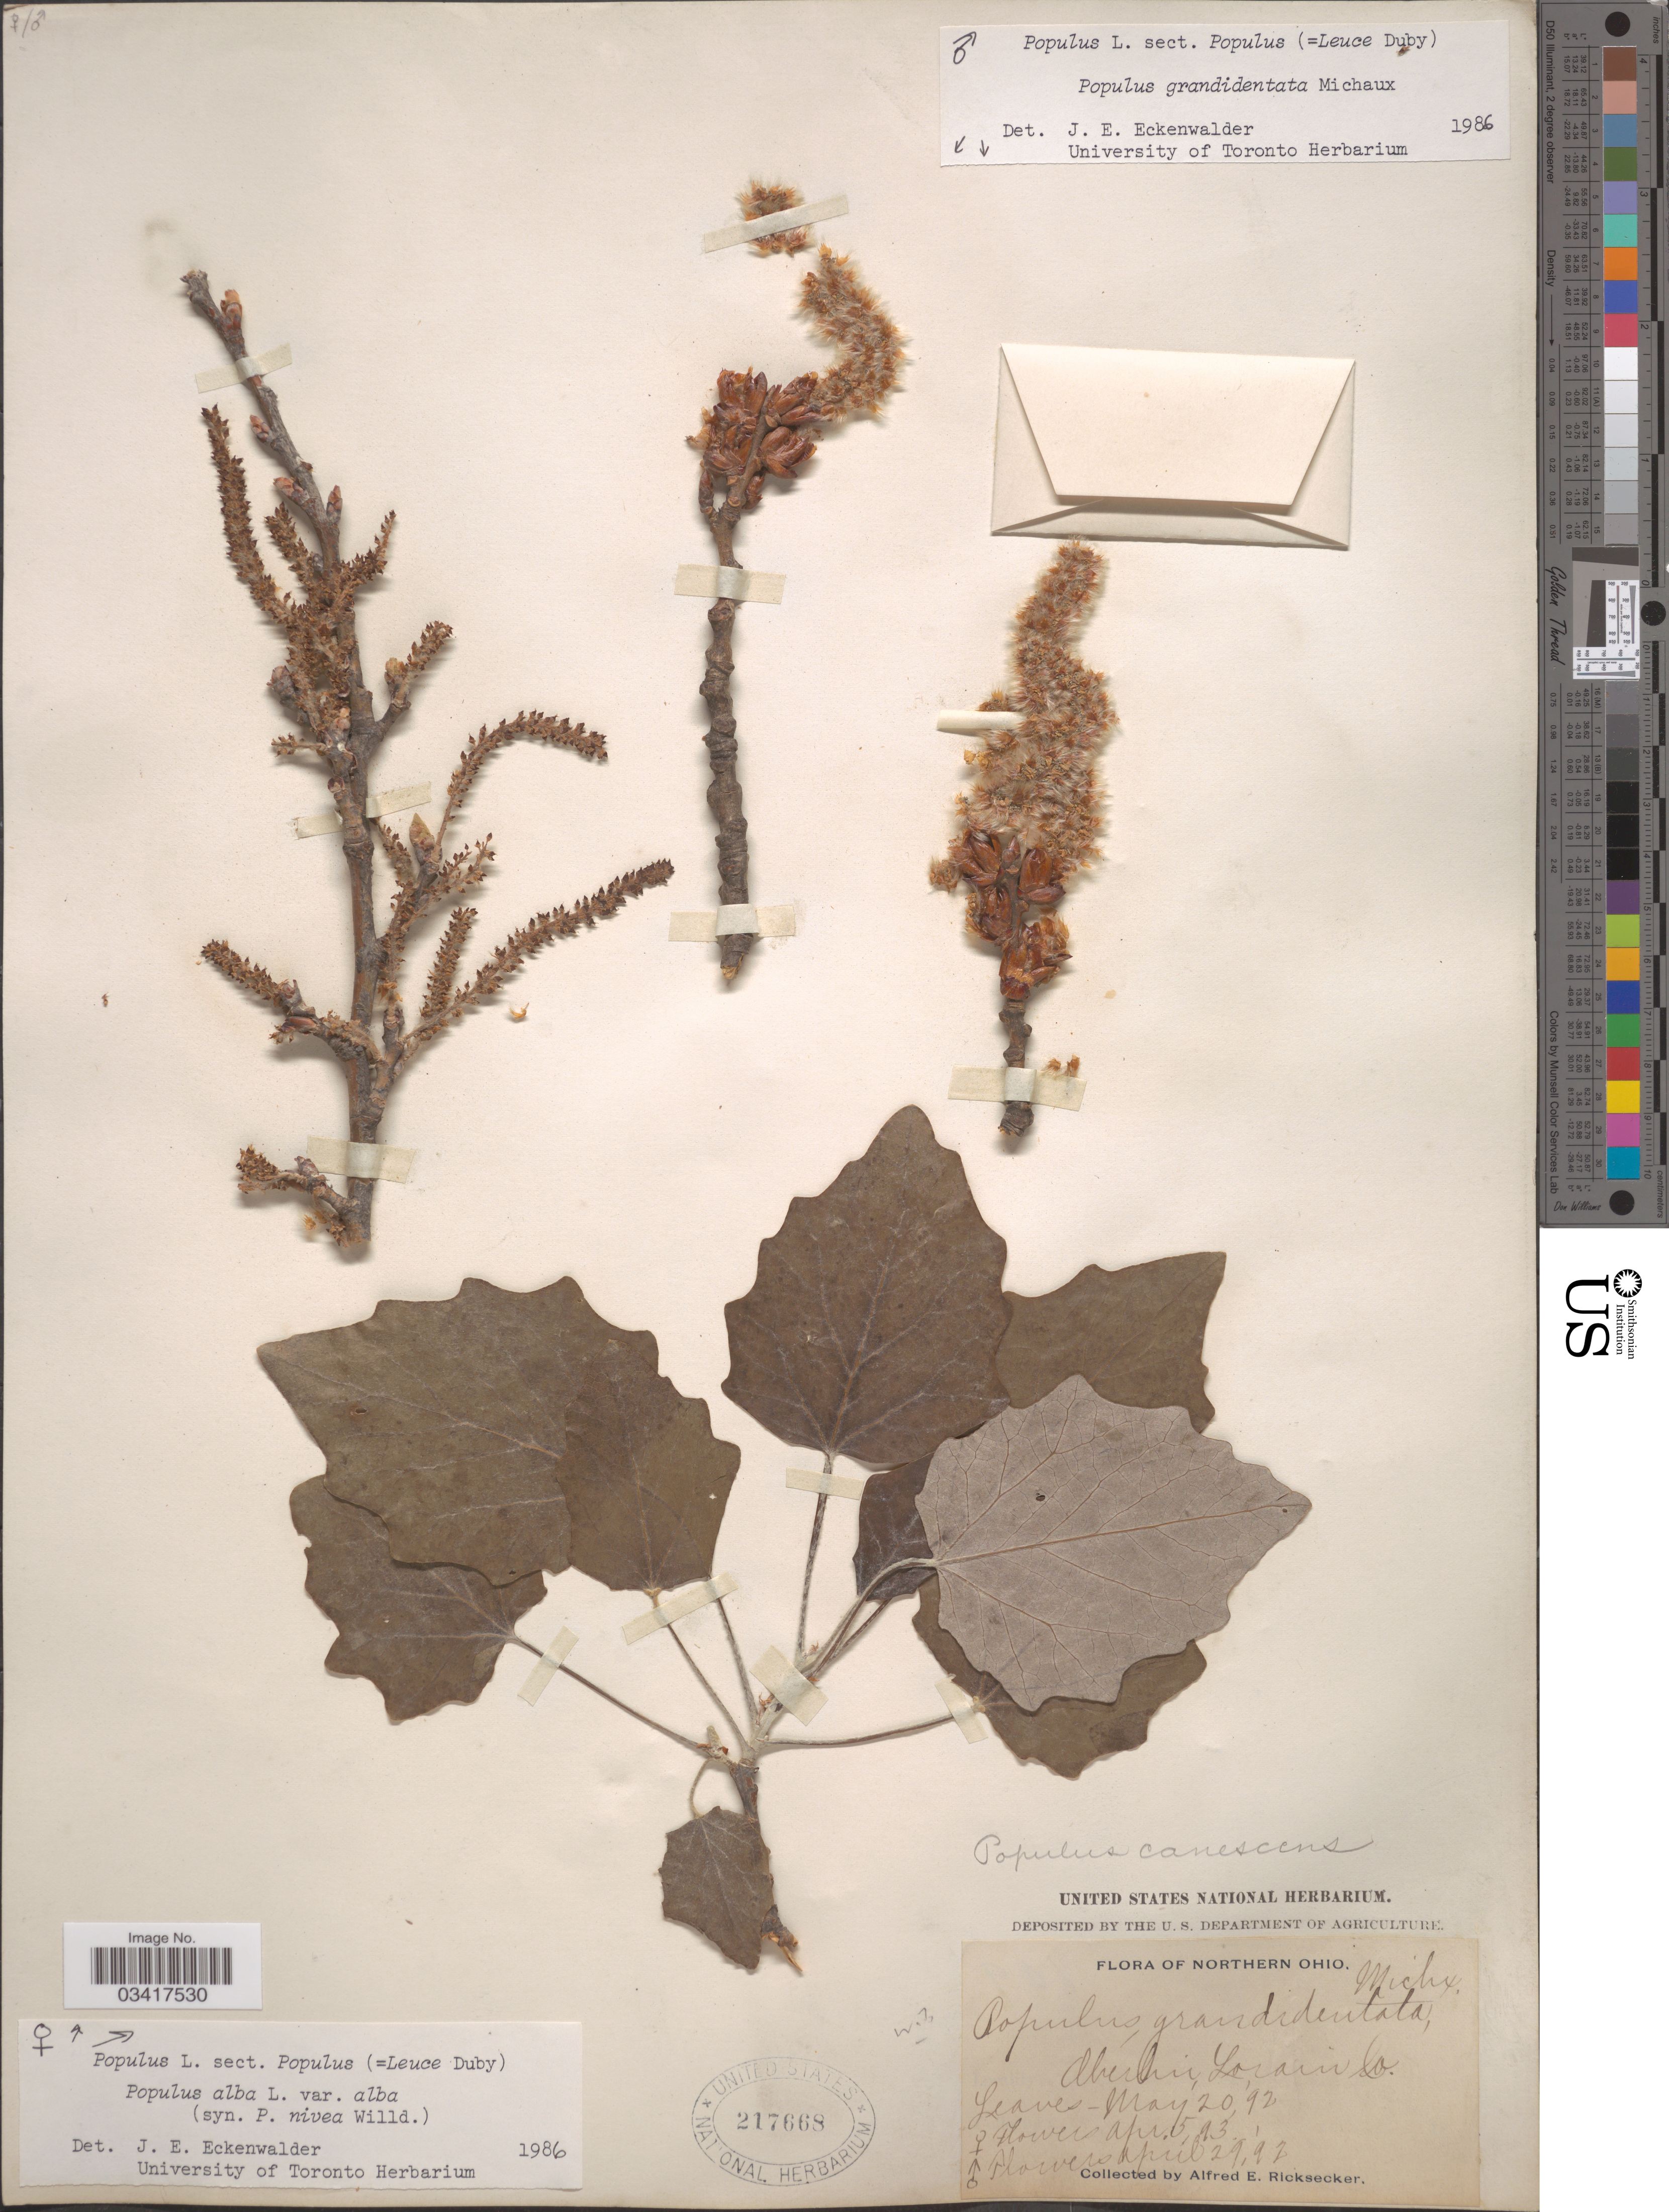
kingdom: Plantae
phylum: Tracheophyta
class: Magnoliopsida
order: Malpighiales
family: Salicaceae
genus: Populus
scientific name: Populus alba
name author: L.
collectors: A. E. Ricksecker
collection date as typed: Transcribed d/m/y: 20/5/92 to 5/4/93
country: United States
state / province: Ohio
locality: Northern Ohio. Oberlin, Lorain Co.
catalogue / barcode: US 217668